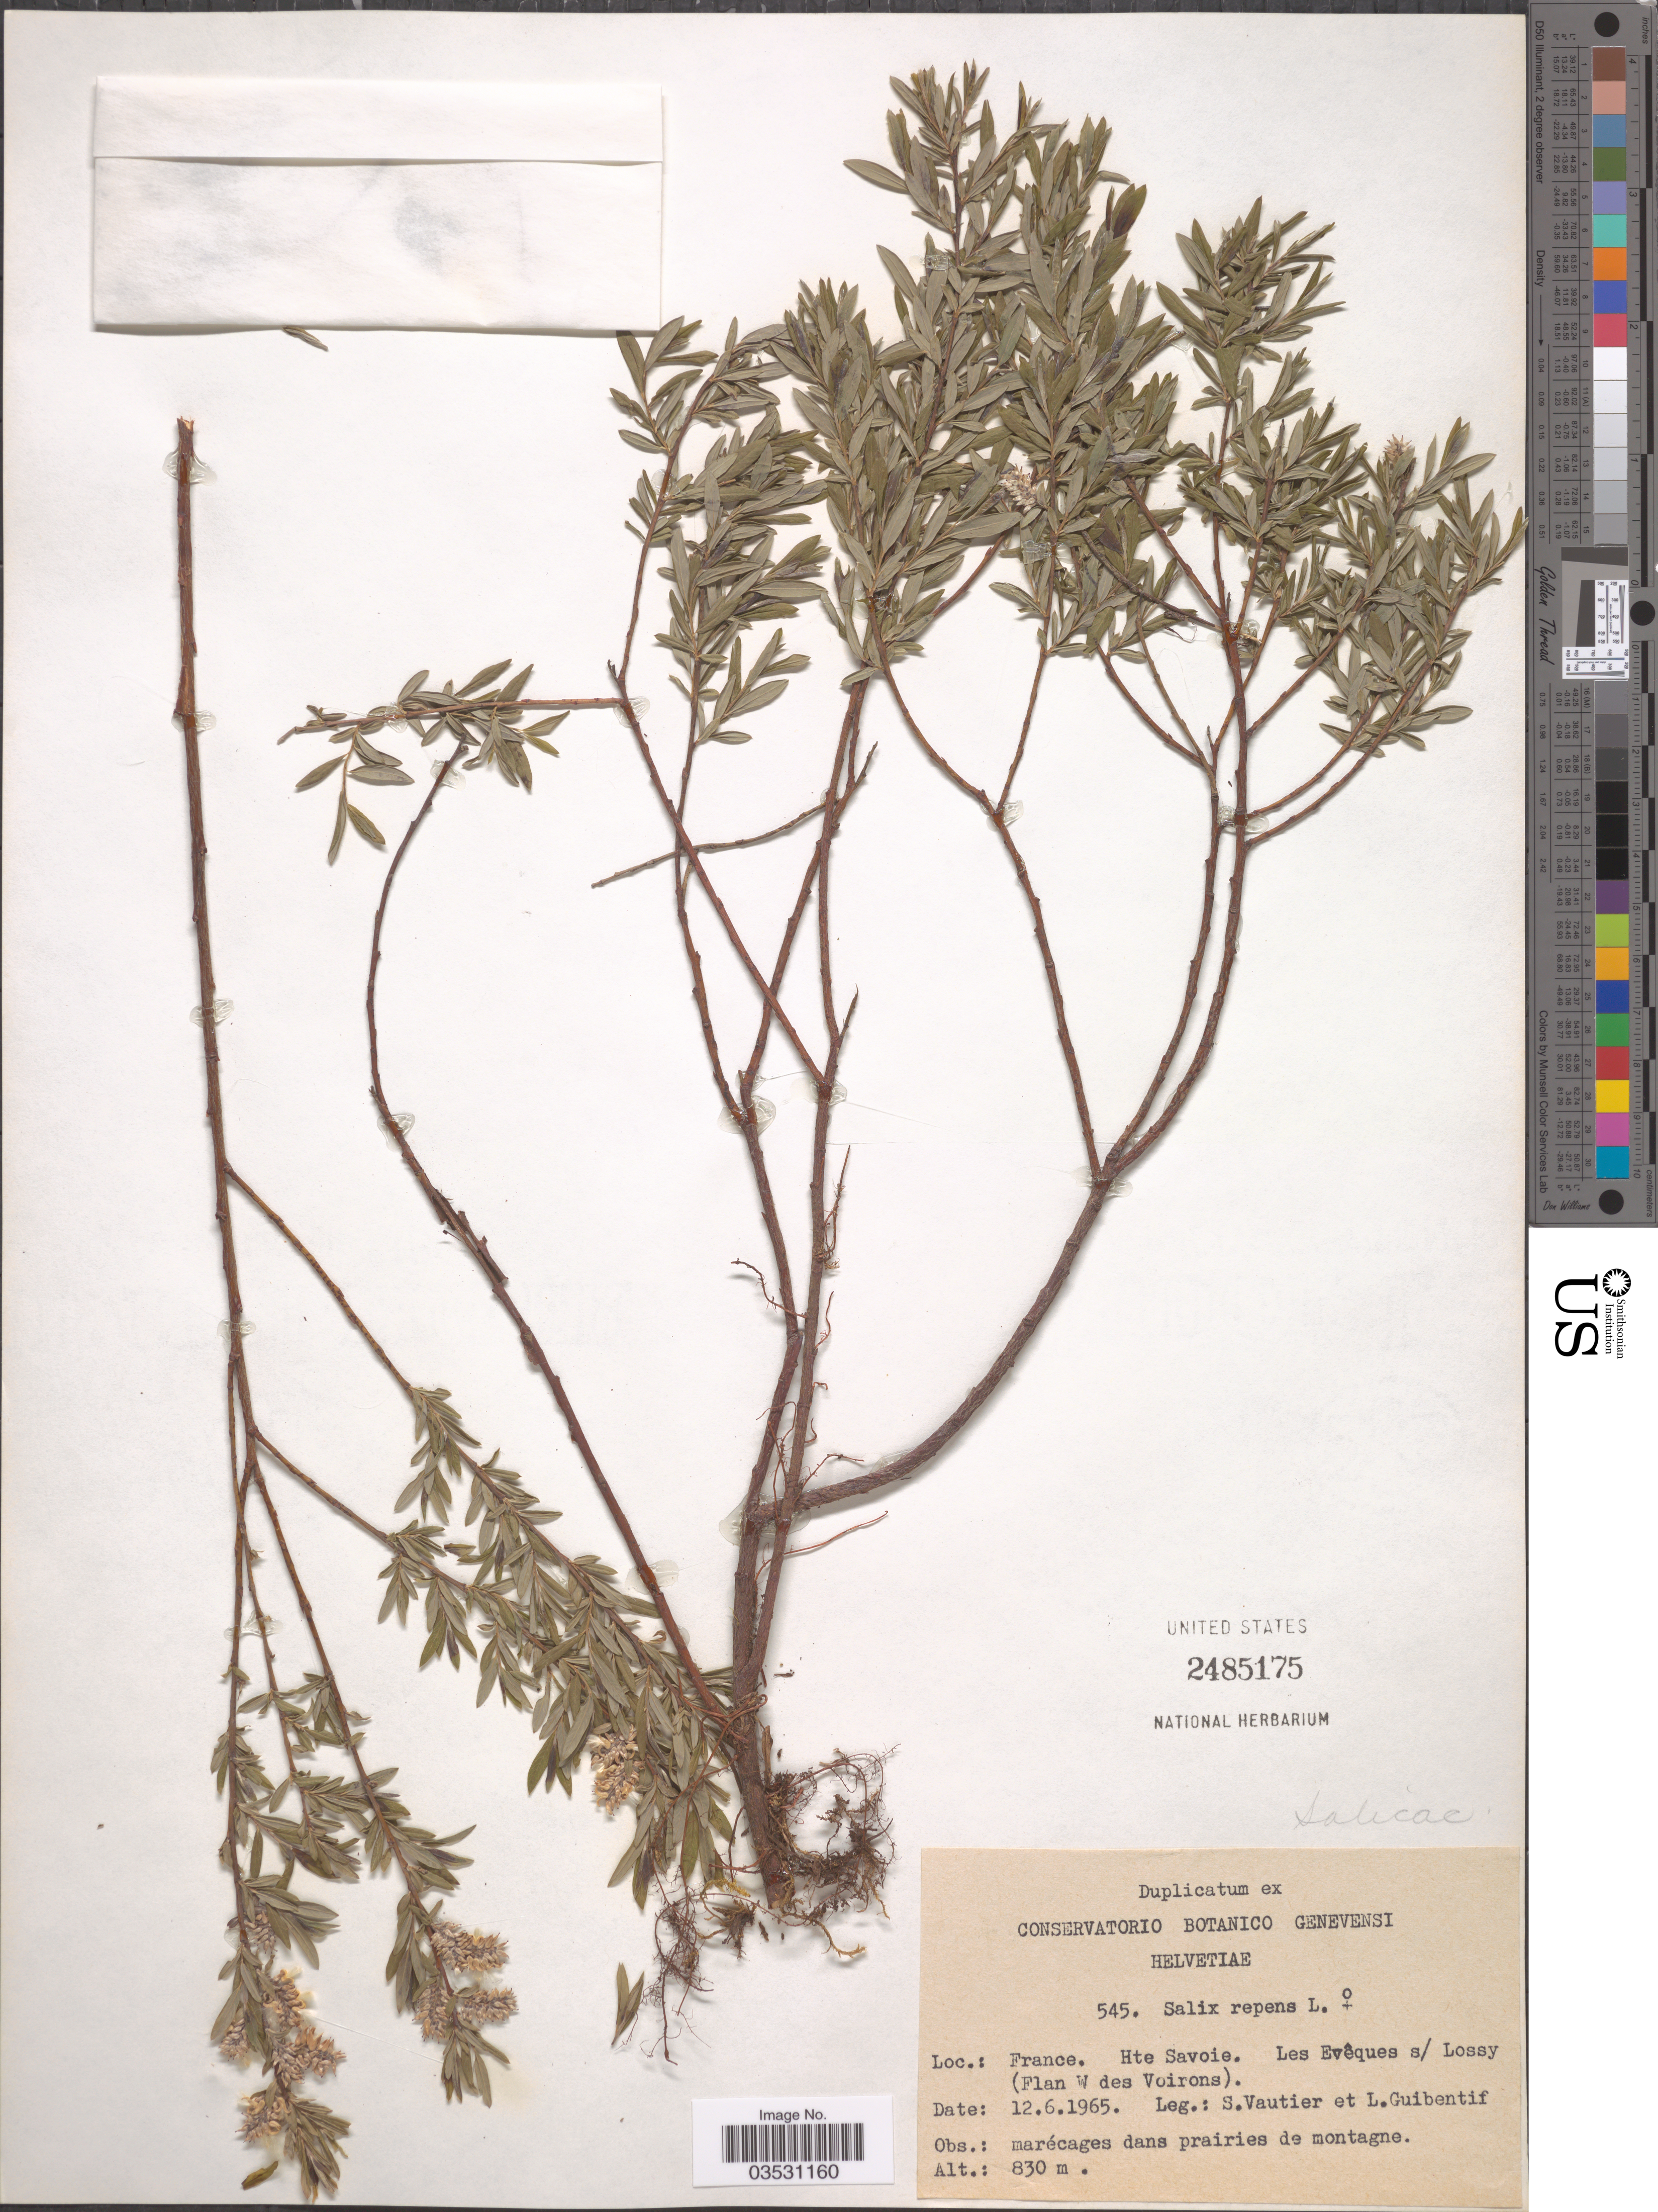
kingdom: Plantae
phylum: Tracheophyta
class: Magnoliopsida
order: Malpighiales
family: Salicaceae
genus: Salix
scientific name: Salix repens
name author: L.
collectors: S. Vautier & Guibentif, L.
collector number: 545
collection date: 1965-06-12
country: France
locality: Hte. Savoie. Les Evêques s/ Lossy (Flan W des Voirons).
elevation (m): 830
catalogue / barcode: US 2485175